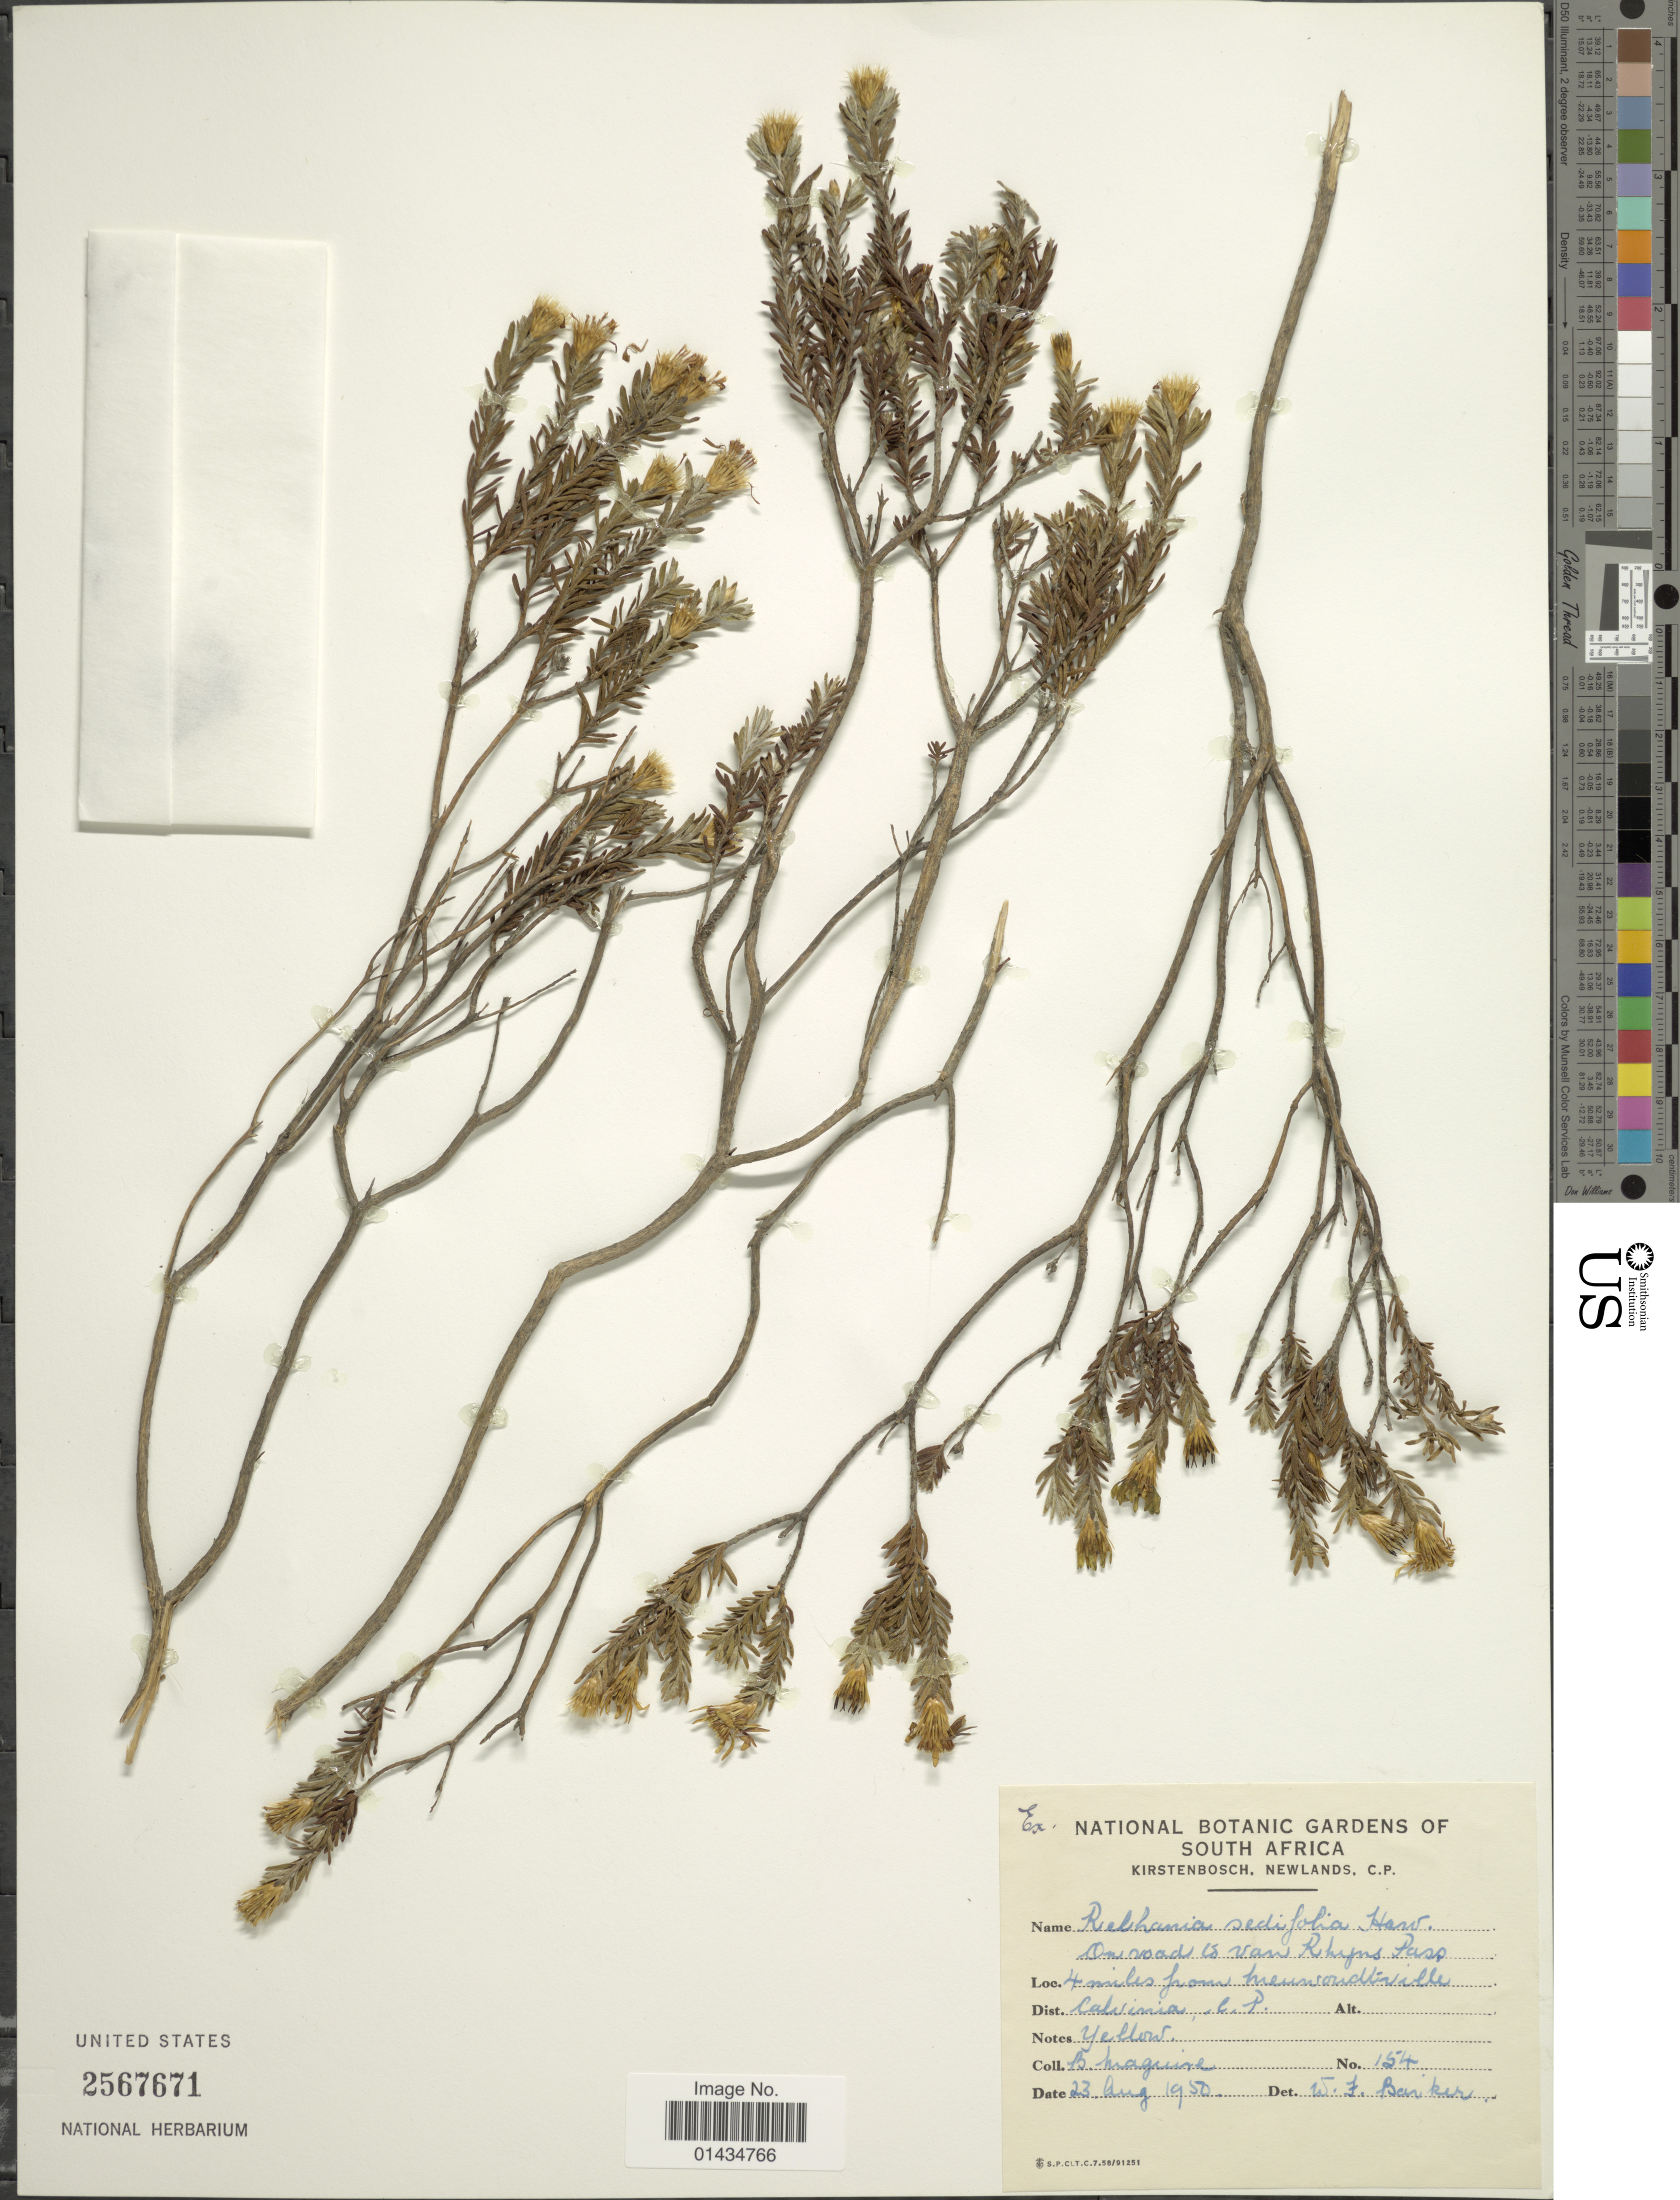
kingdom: Plantae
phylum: Tracheophyta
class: Magnoliopsida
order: Asterales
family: Asteraceae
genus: Relhania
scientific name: Relhania sedifolia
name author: Harv.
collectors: B. Maguire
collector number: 154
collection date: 1950-08-23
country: South Africa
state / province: Northern Cape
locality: On road to van Rhyns Pass, 4 miles form Mensworthville [interpreted], Dist. Calvinia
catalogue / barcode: US 2567671